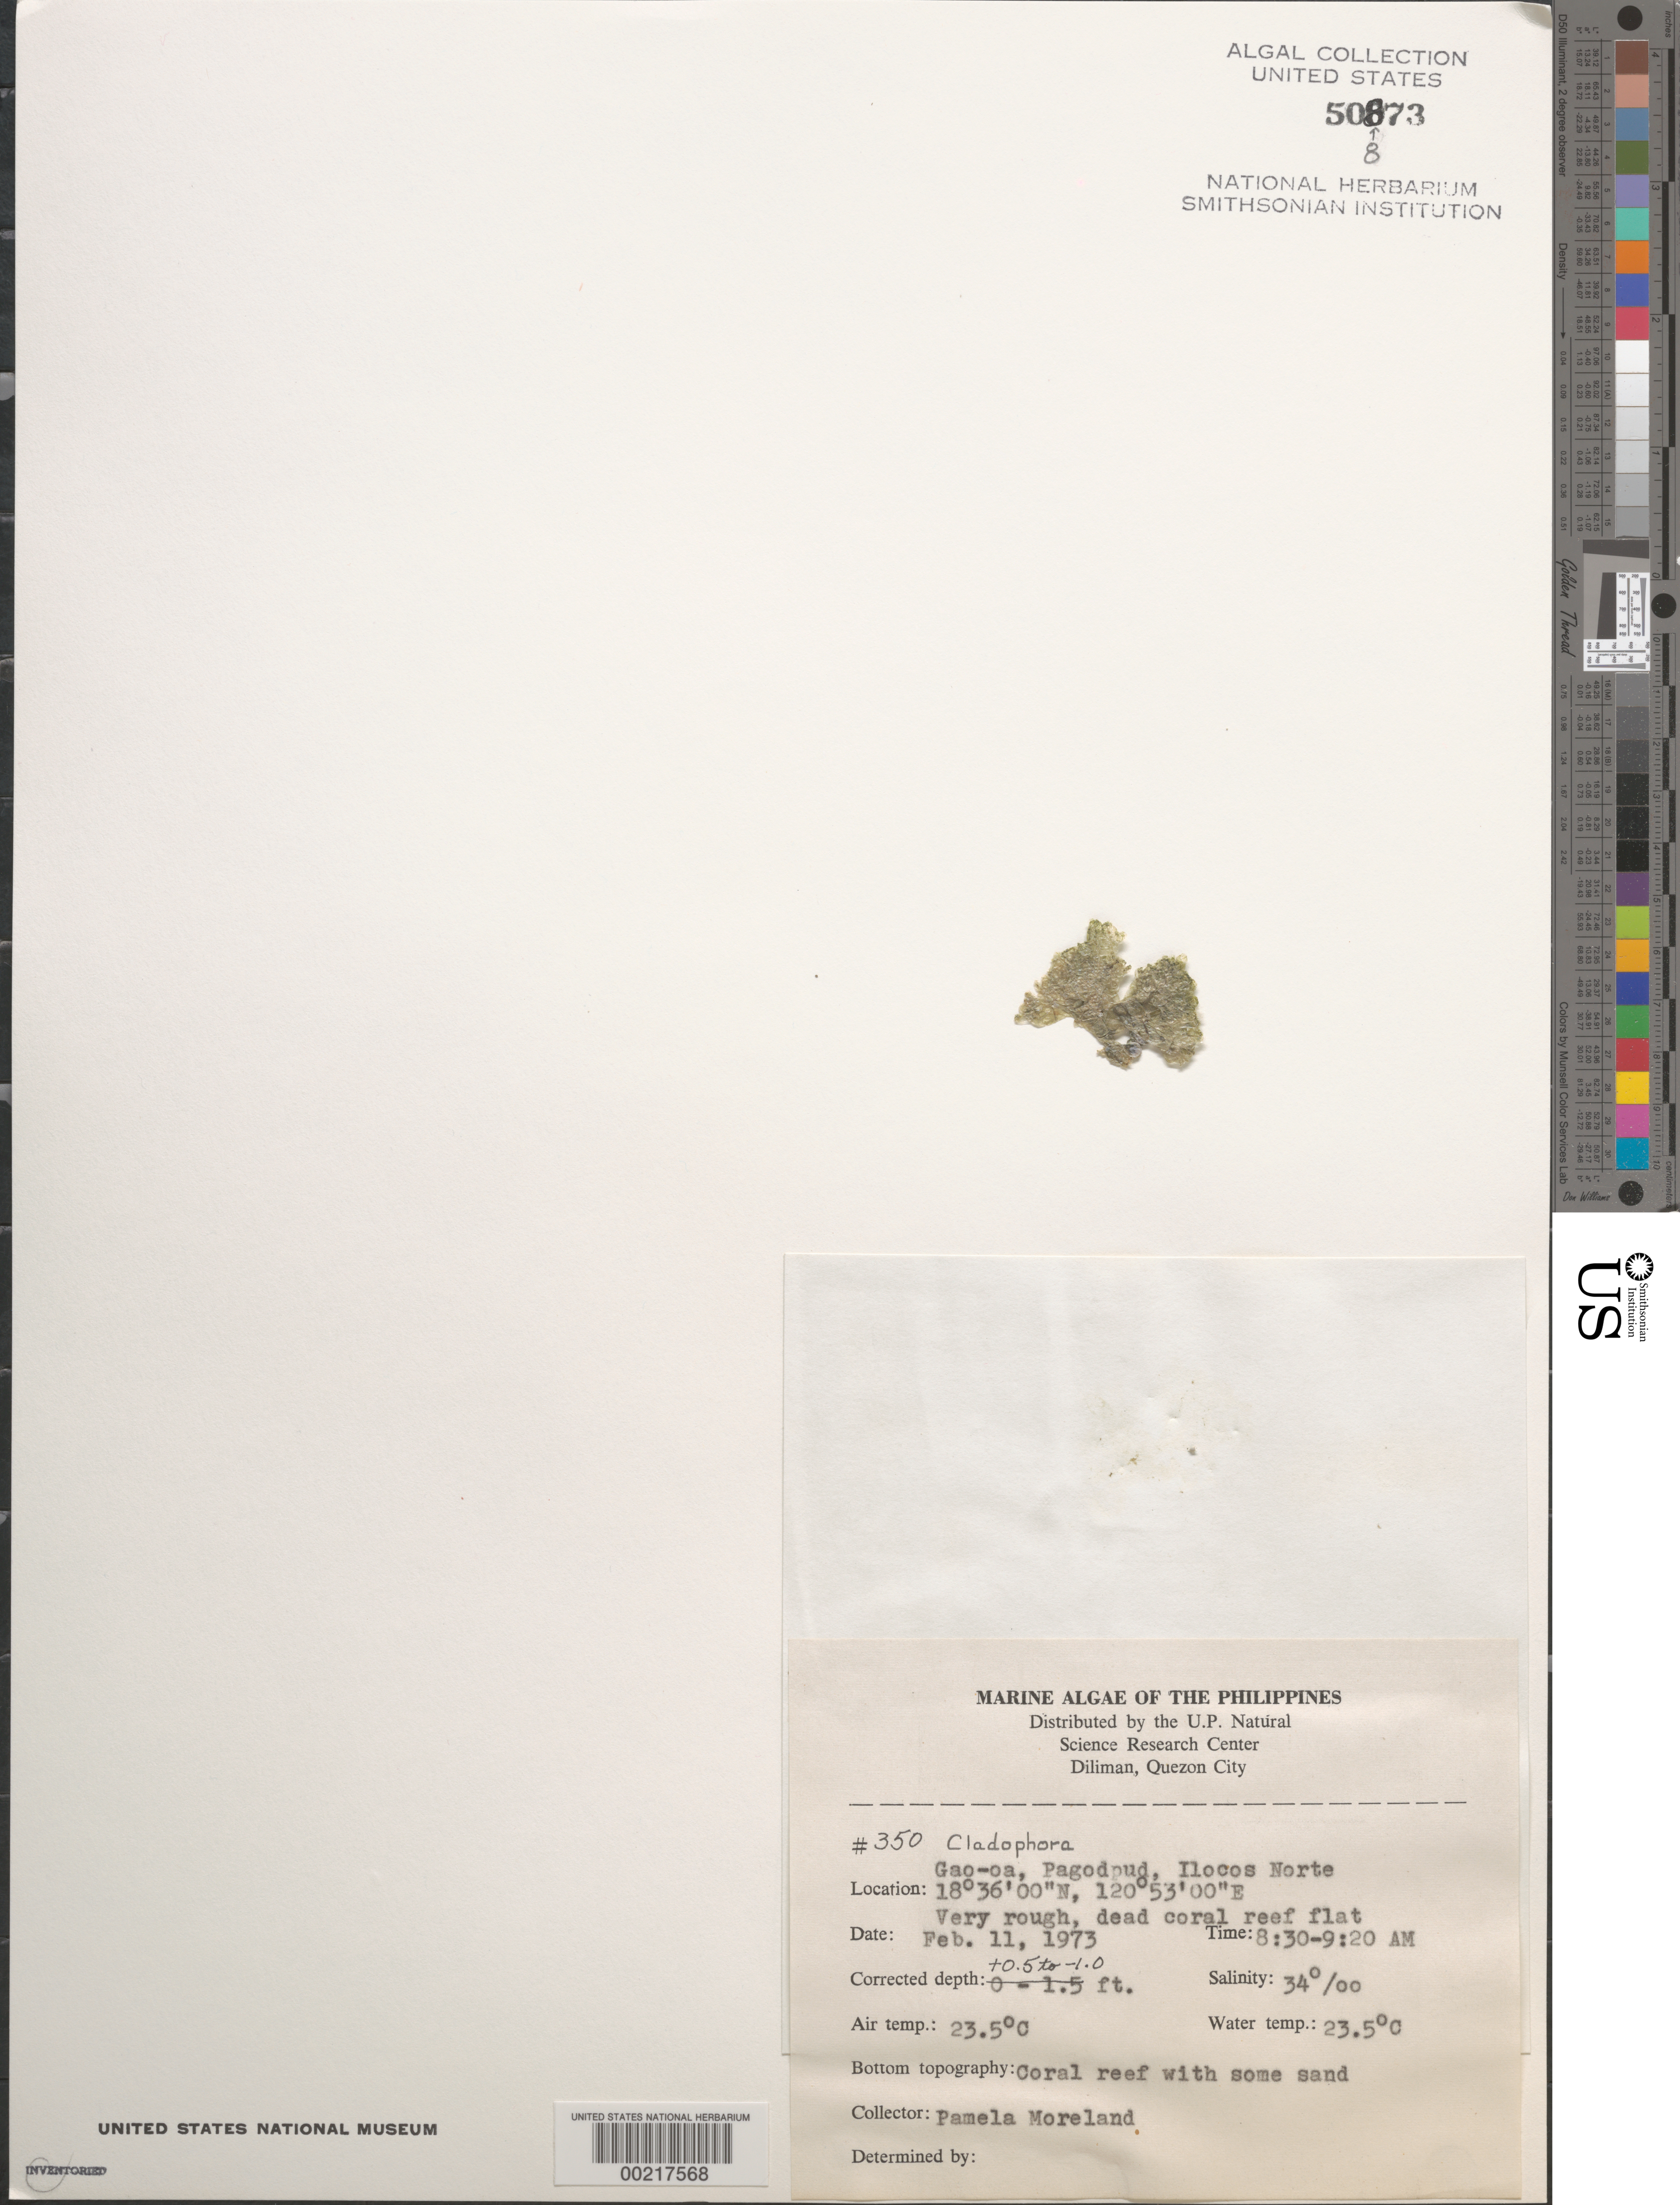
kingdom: Plantae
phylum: Chlorophyta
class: Ulvophyceae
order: Cladophorales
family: Cladophoraceae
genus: Cladophora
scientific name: Cladophora sp.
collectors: P. Moreland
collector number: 350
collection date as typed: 11 Feb 1973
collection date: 1973-02-11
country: Philippines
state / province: Ilocos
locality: Quezon, gao-oa, pagpdpud, ilocos norte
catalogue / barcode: US 50873